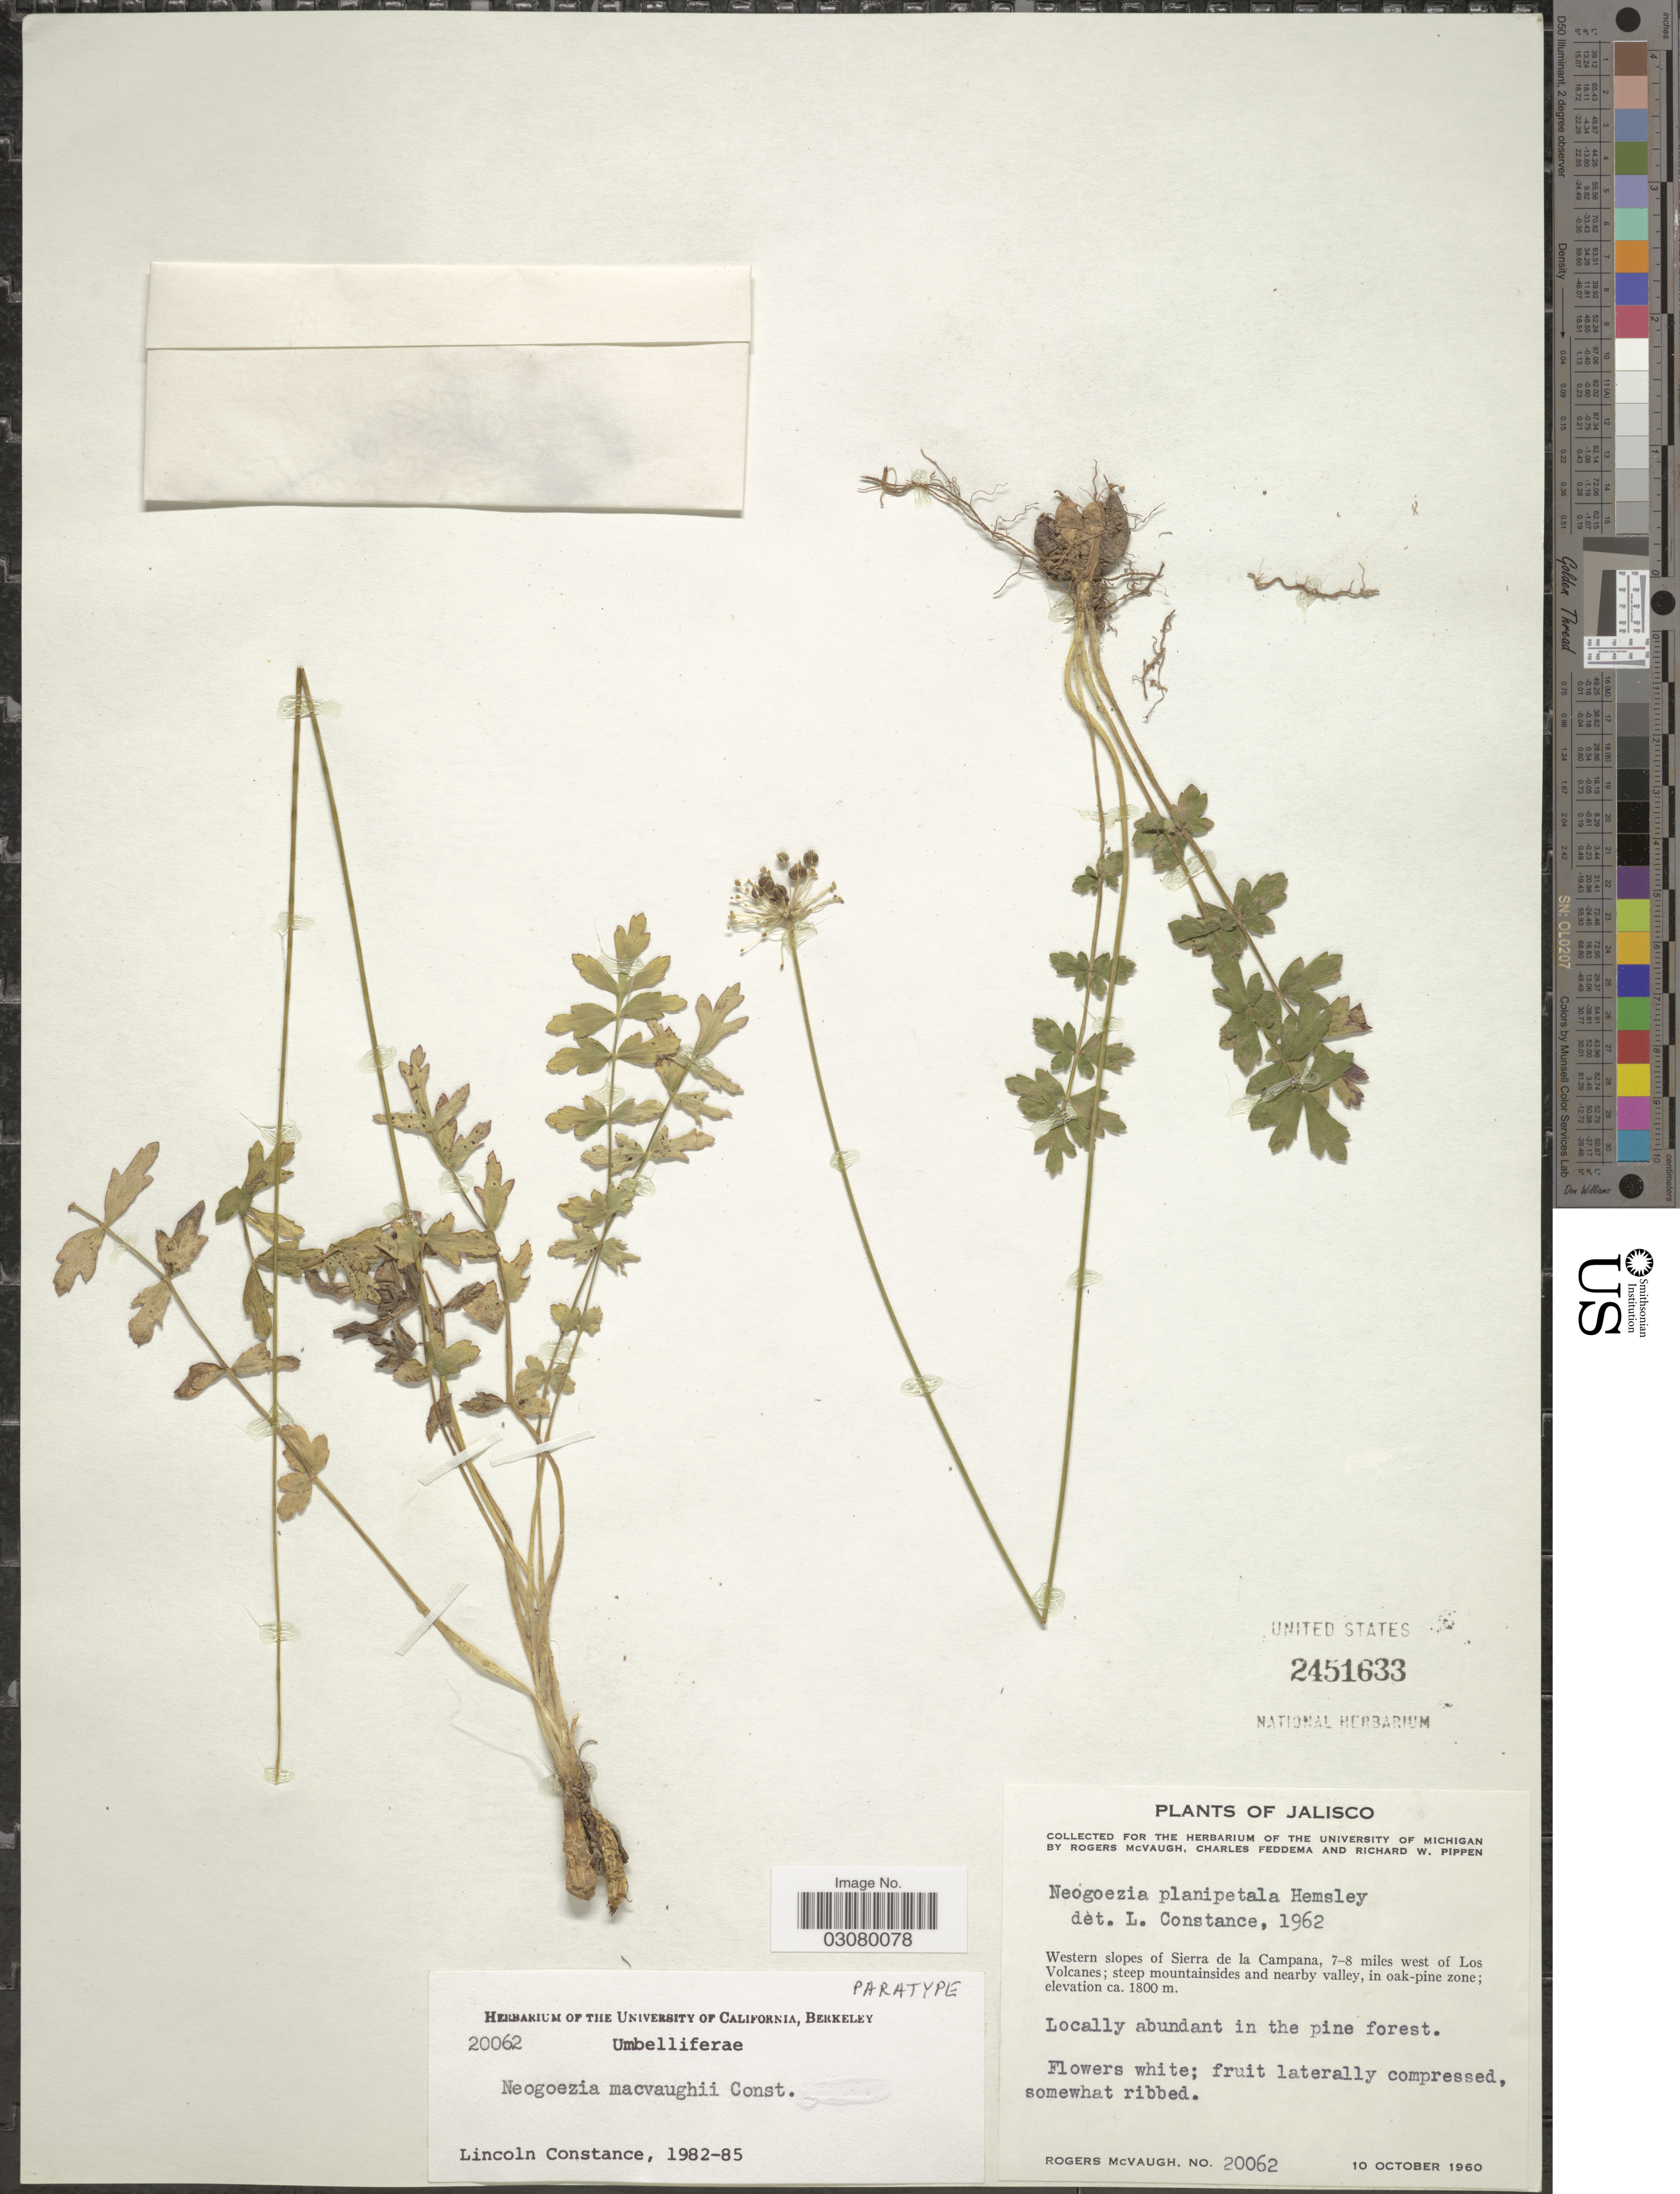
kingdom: Plantae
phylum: Tracheophyta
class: Magnoliopsida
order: Apiales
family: Apiaceae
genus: Neogoezia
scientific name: Neogoezia macvaughii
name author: Constance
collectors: R. McVaugh, C. Feddema & R. W. Pippen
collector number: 20062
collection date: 1960-10-10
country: Mexico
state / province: Jalisco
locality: Western slopes of Sierra de la Campana, 7-8 miles west of Los Volcanes.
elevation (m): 1800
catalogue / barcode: US 2451633